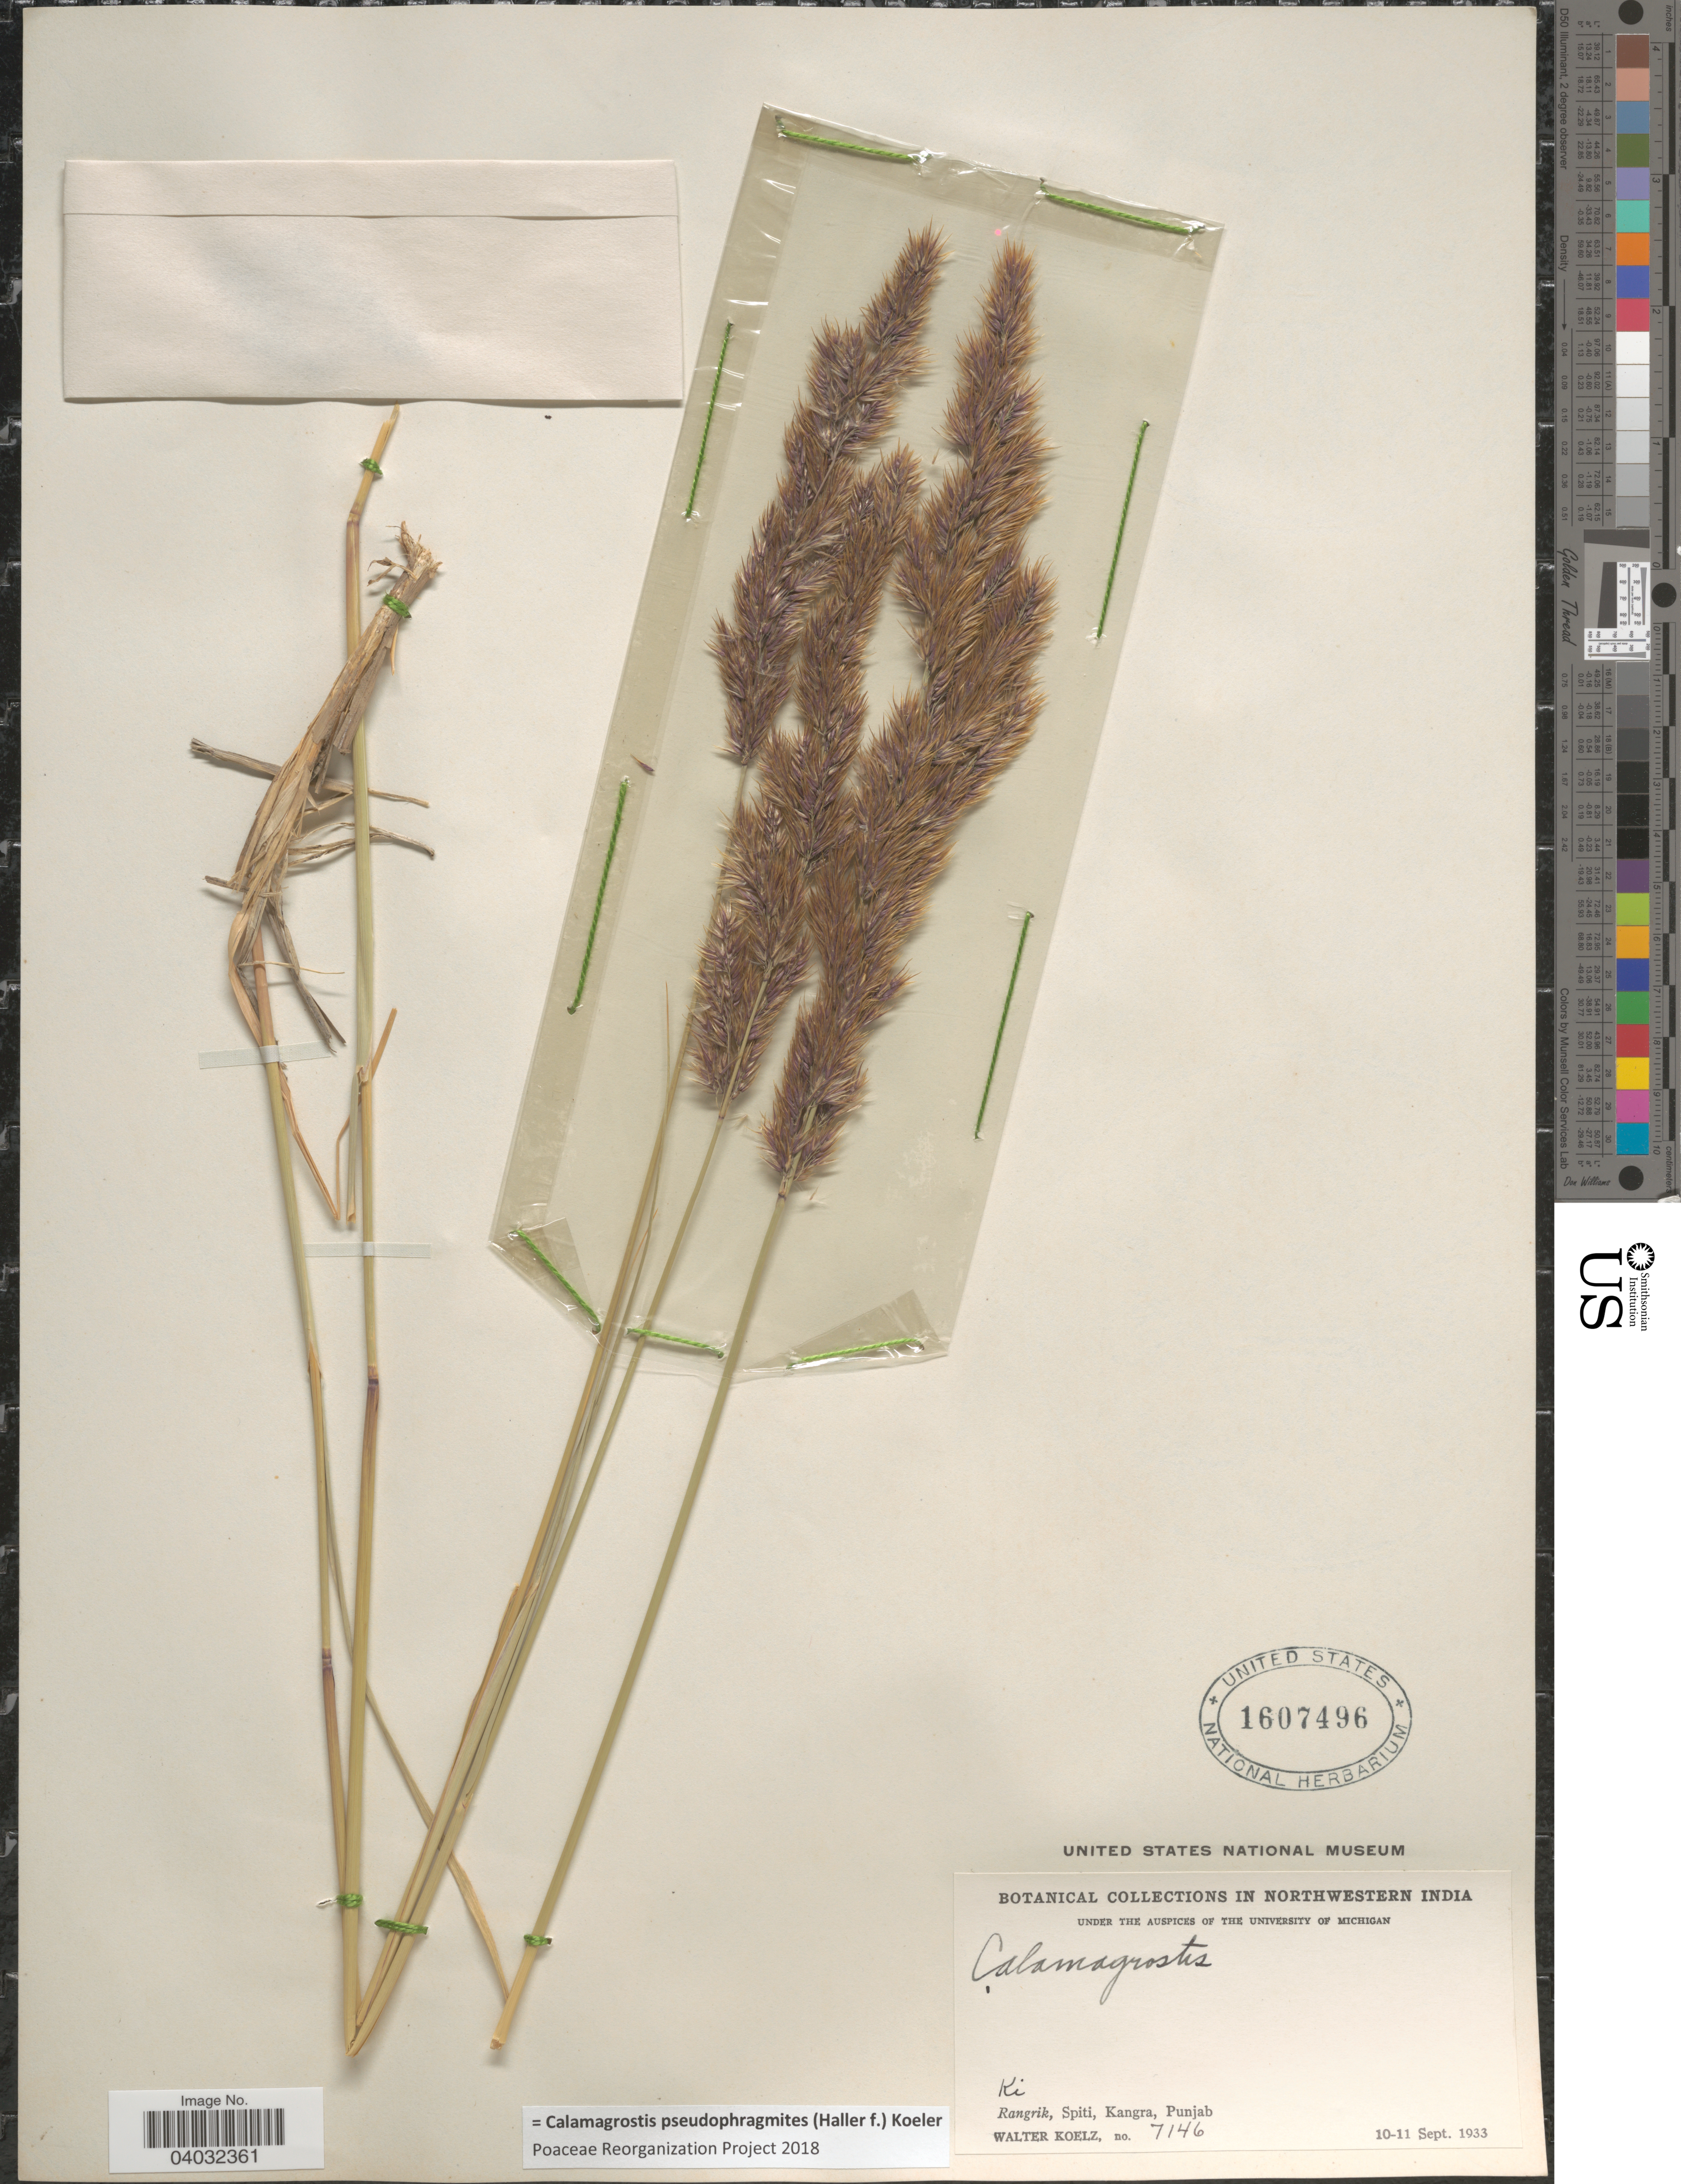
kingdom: Plantae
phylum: Tracheophyta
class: Liliopsida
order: Poales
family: Poaceae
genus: Calamagrostis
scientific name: Calamagrostis pseudophragmites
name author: (Haller f.) Koeler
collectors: W. N. Koelz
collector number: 7146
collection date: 1933-09-10/1933-09-11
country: India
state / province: Punjab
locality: Northwestern India. Ki. Rangrik, Spiti, Kangra.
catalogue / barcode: US 1607496